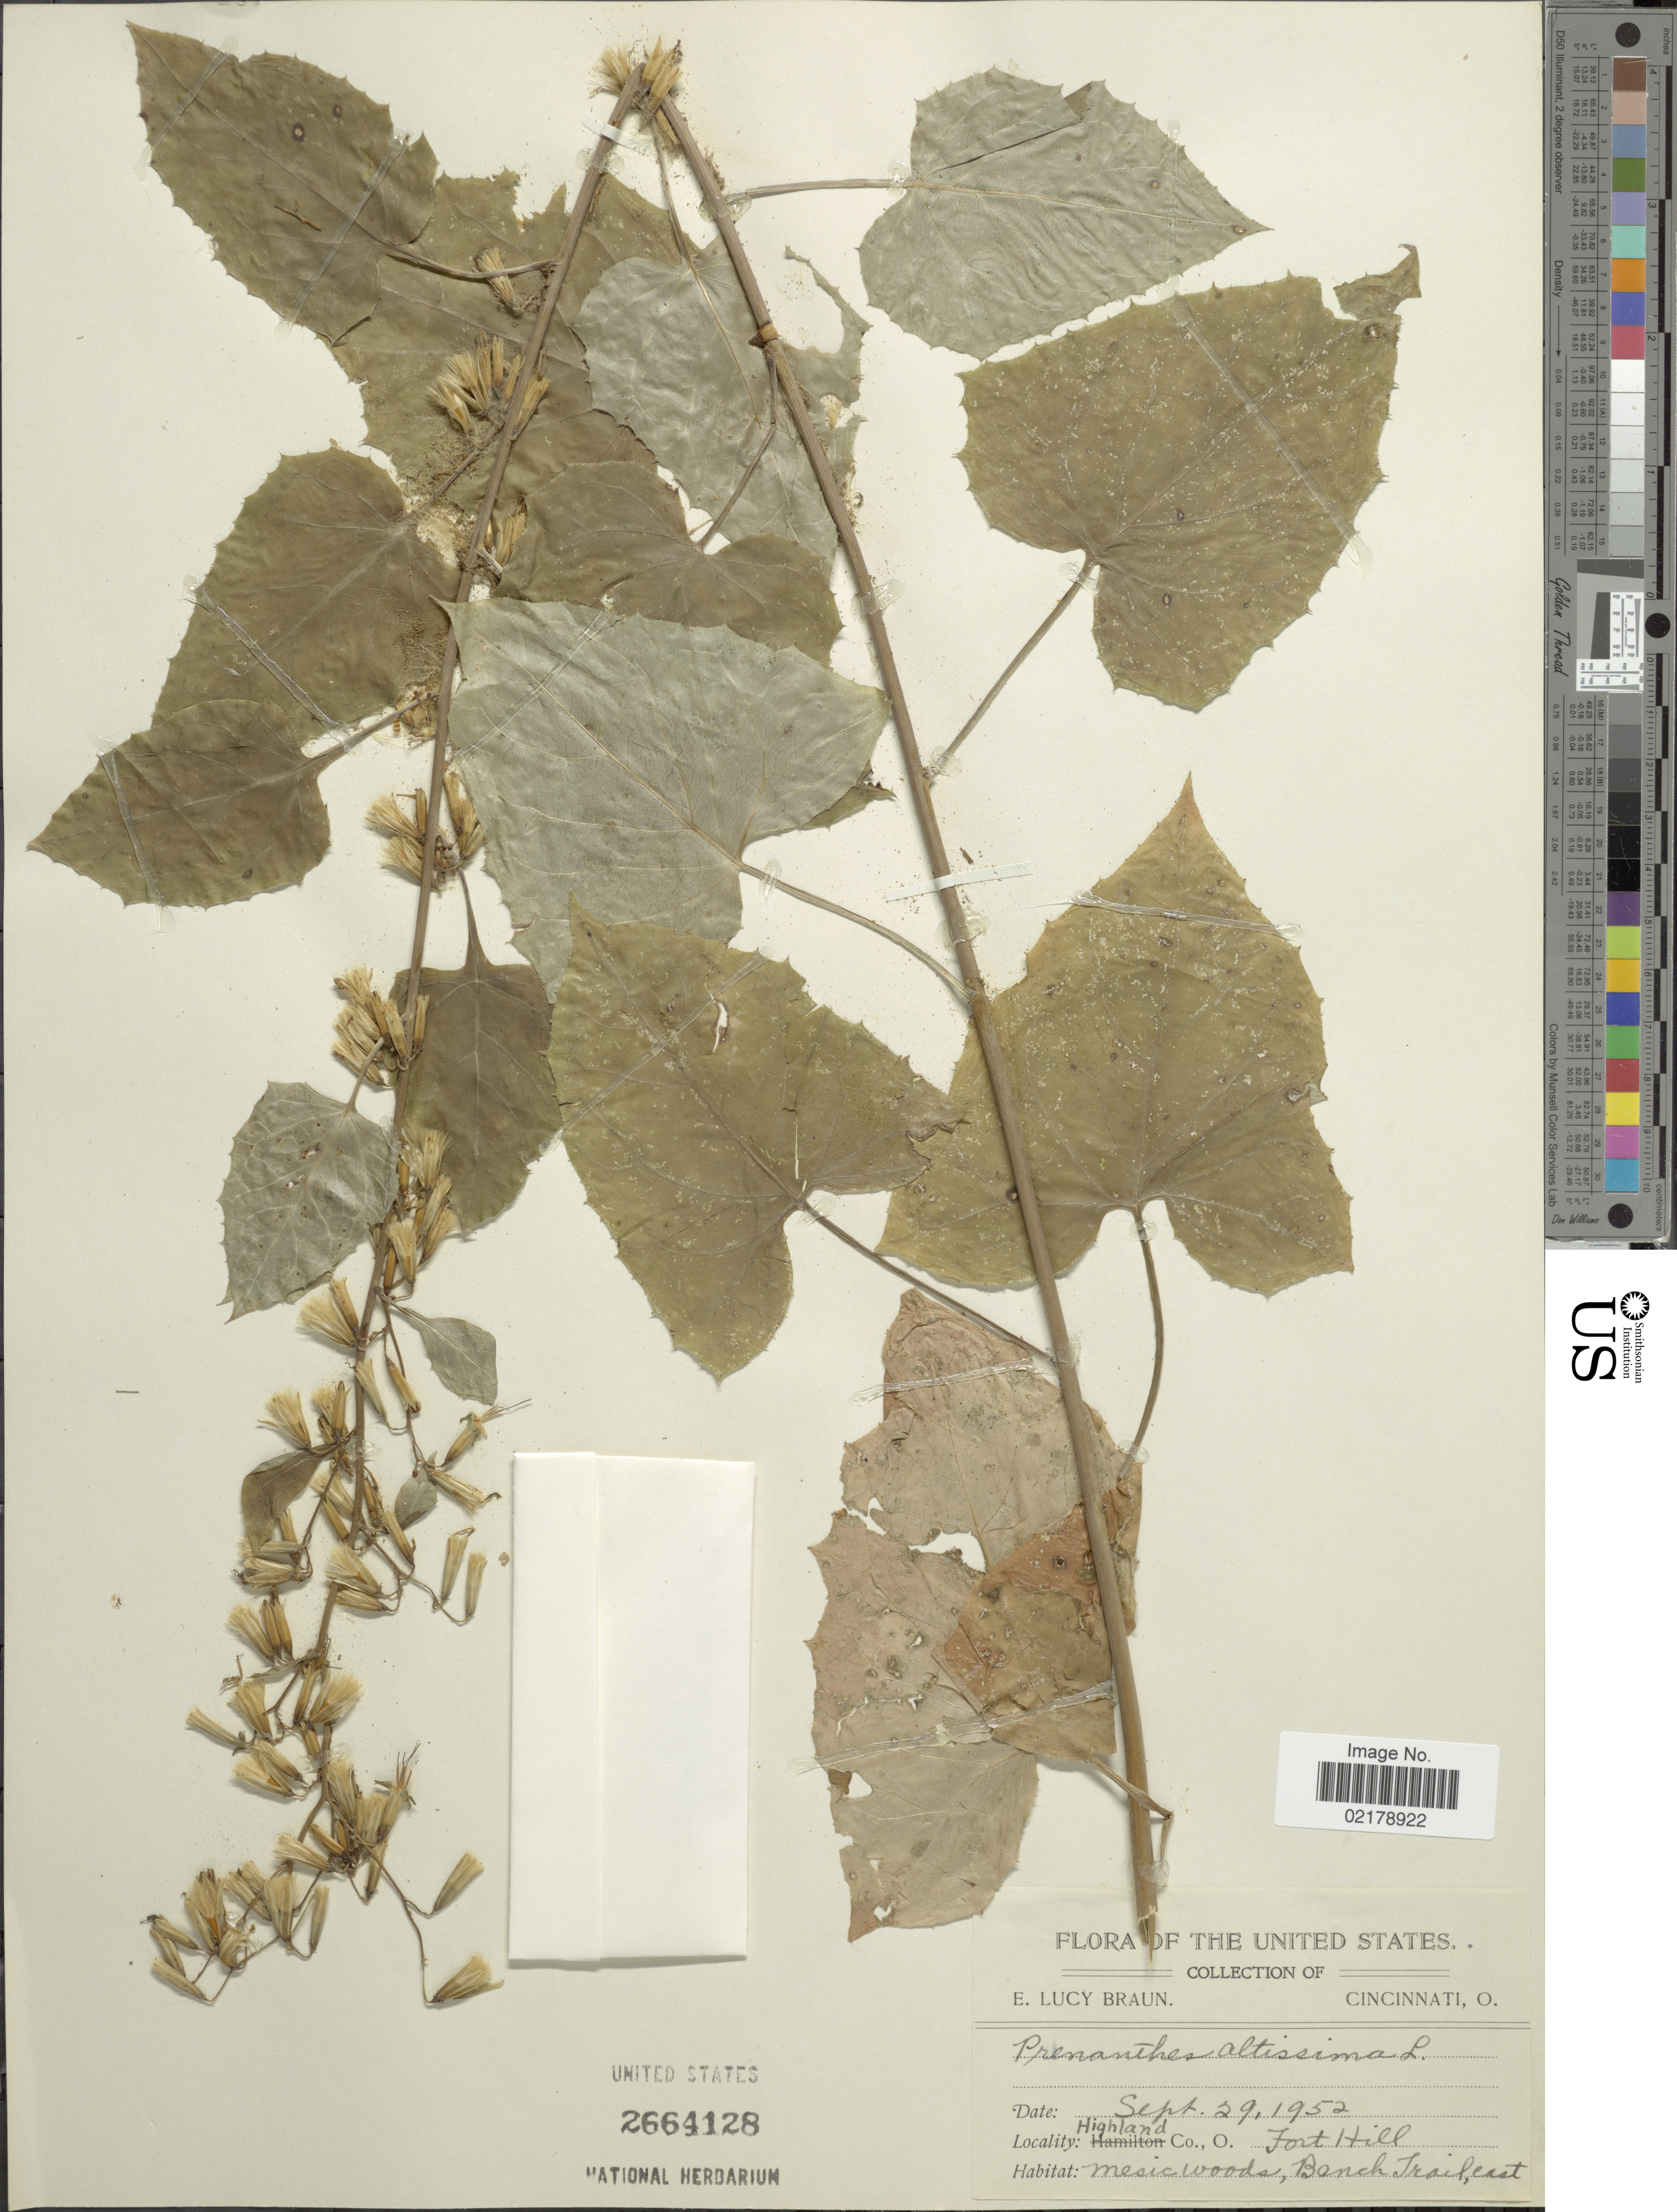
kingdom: Plantae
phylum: Tracheophyta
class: Magnoliopsida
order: Asterales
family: Asteraceae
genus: Nabalus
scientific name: Nabalus altissimus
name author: (L.) Hook.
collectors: E. L. Braun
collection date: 1952-09-29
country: United States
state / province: Ohio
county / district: Highland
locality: Fort Hill, mesic woods, Banch Trail, east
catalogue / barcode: US 2664128